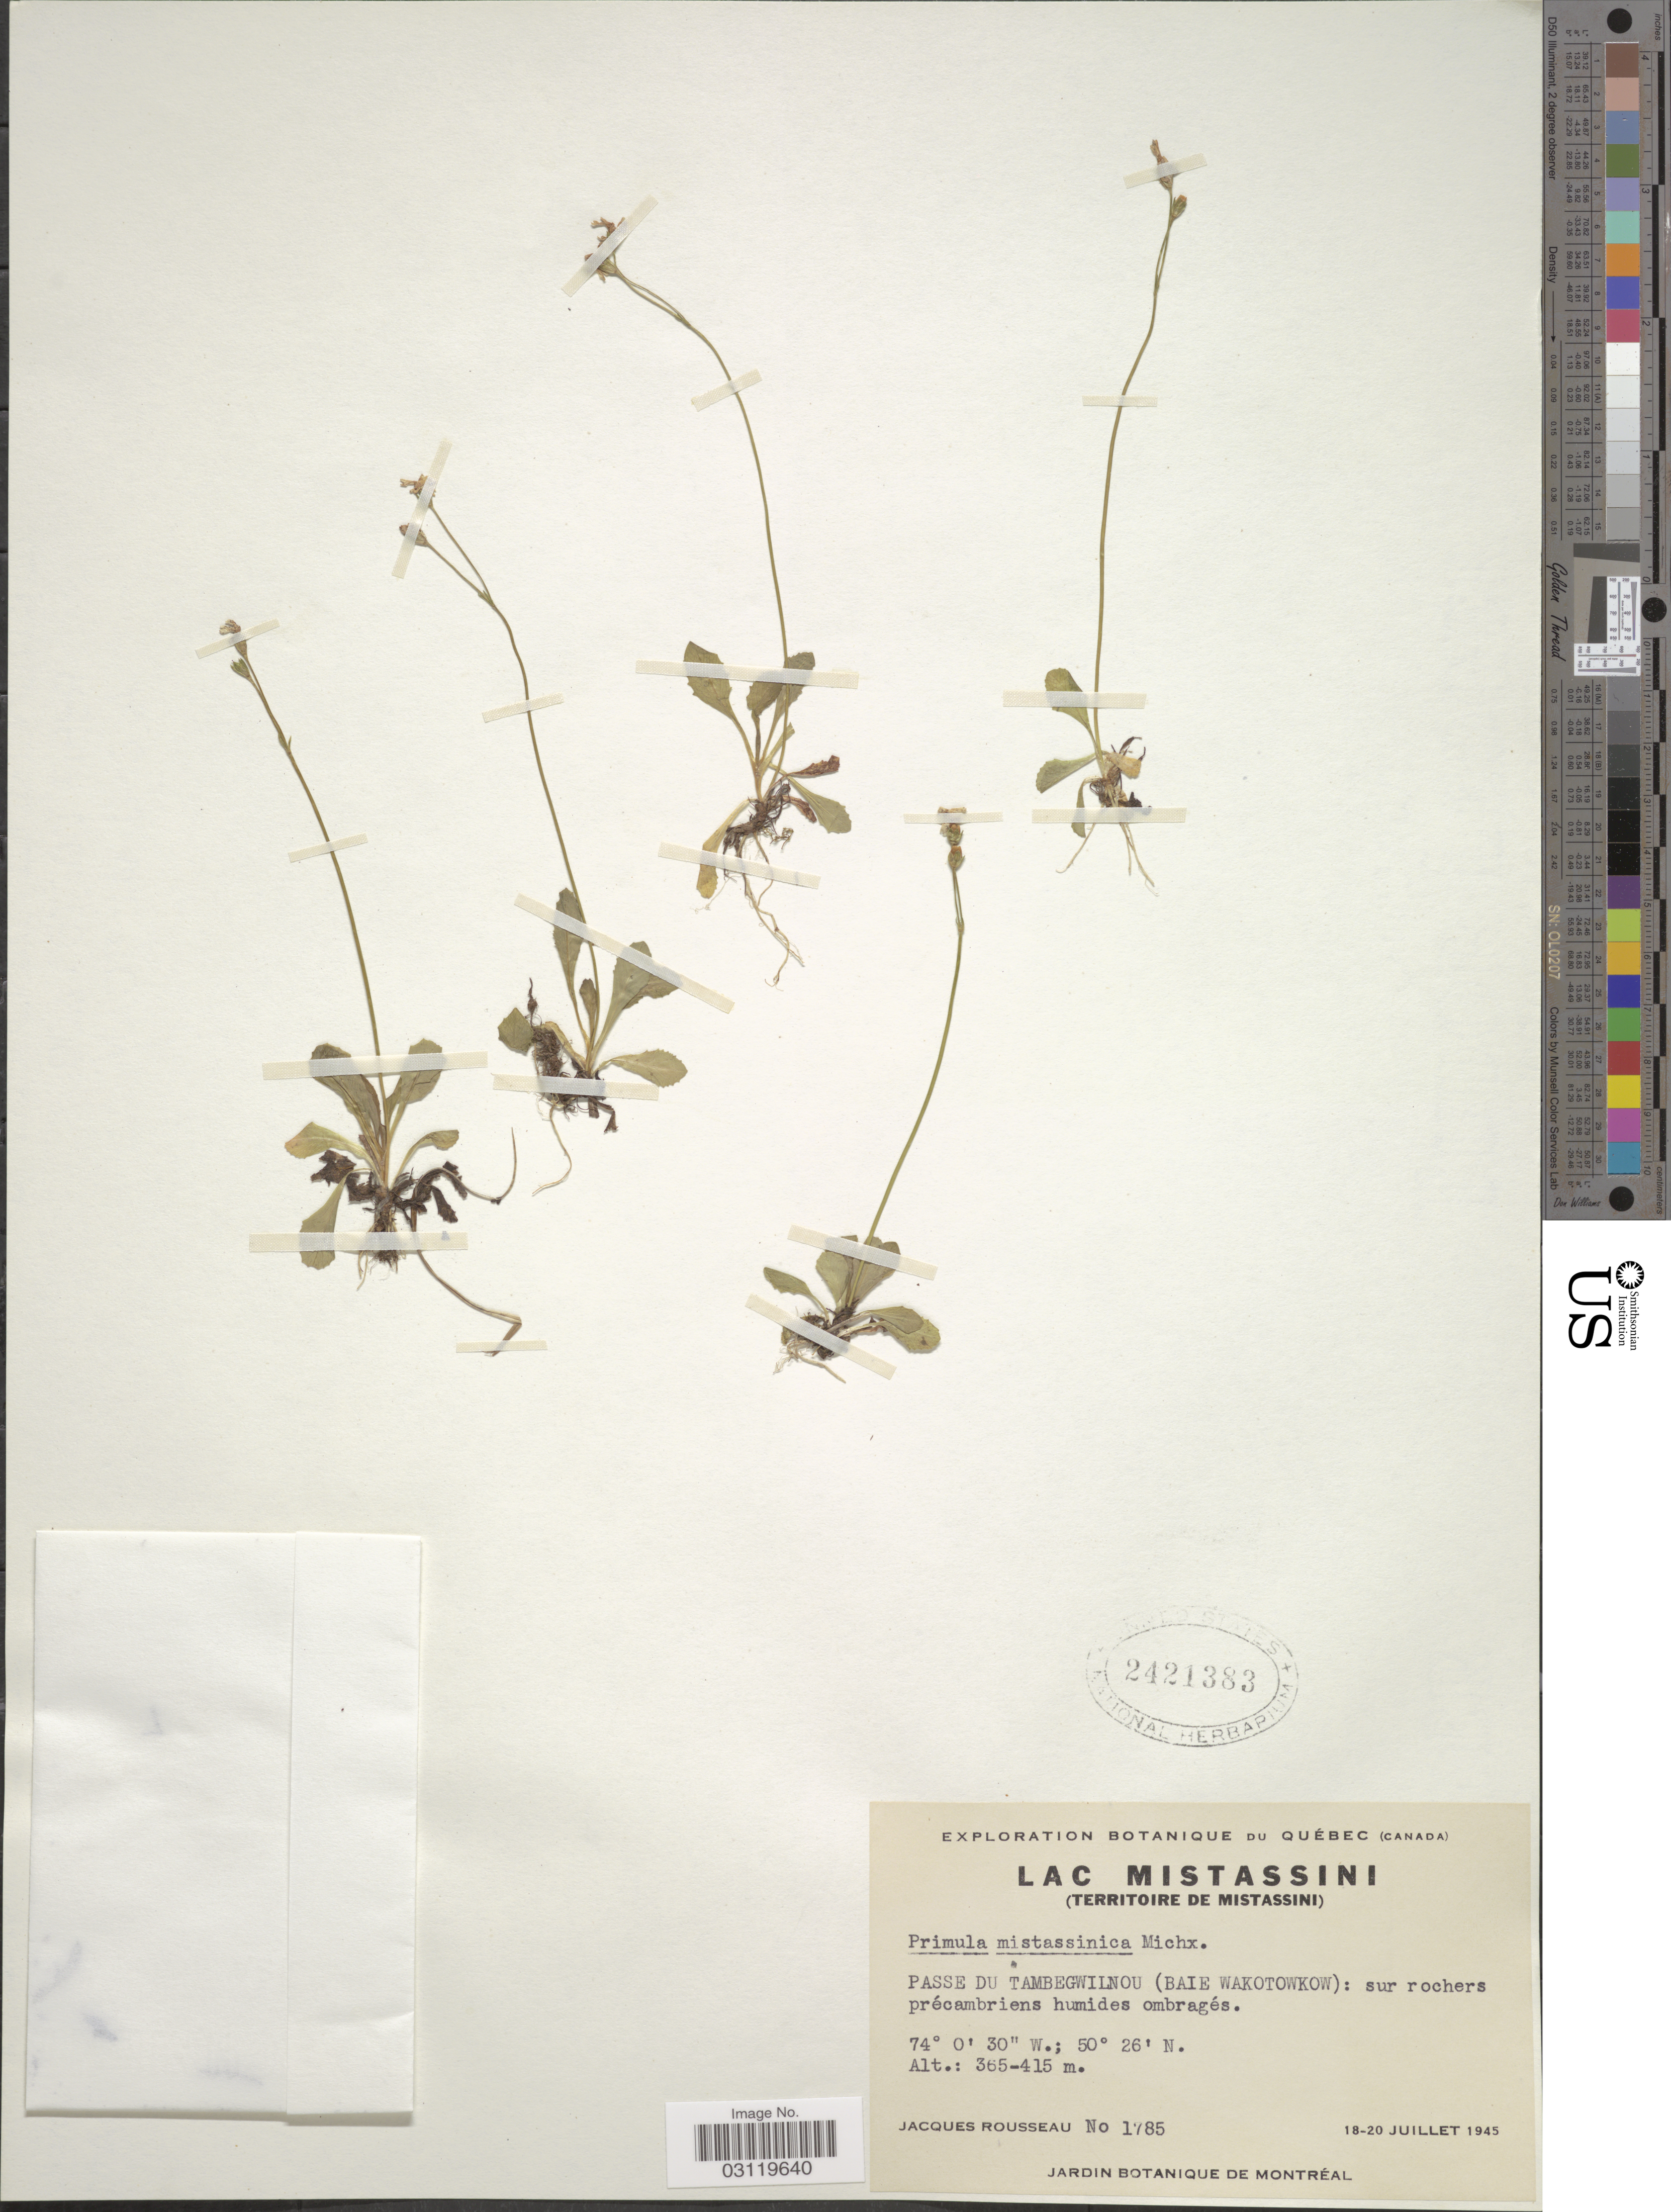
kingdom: Plantae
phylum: Tracheophyta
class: Magnoliopsida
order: Ericales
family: Primulaceae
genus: Primula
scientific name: Primula mistassinica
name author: Michx.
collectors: J. Rousseau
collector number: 1785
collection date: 1945-07-18/1945-07-20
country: Canada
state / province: Quebec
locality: Lac Mistassini (Territoire de Mistassini), Passe du Tambegwilnou (Baie Wakotowkow).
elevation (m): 365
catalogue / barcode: US 2421383